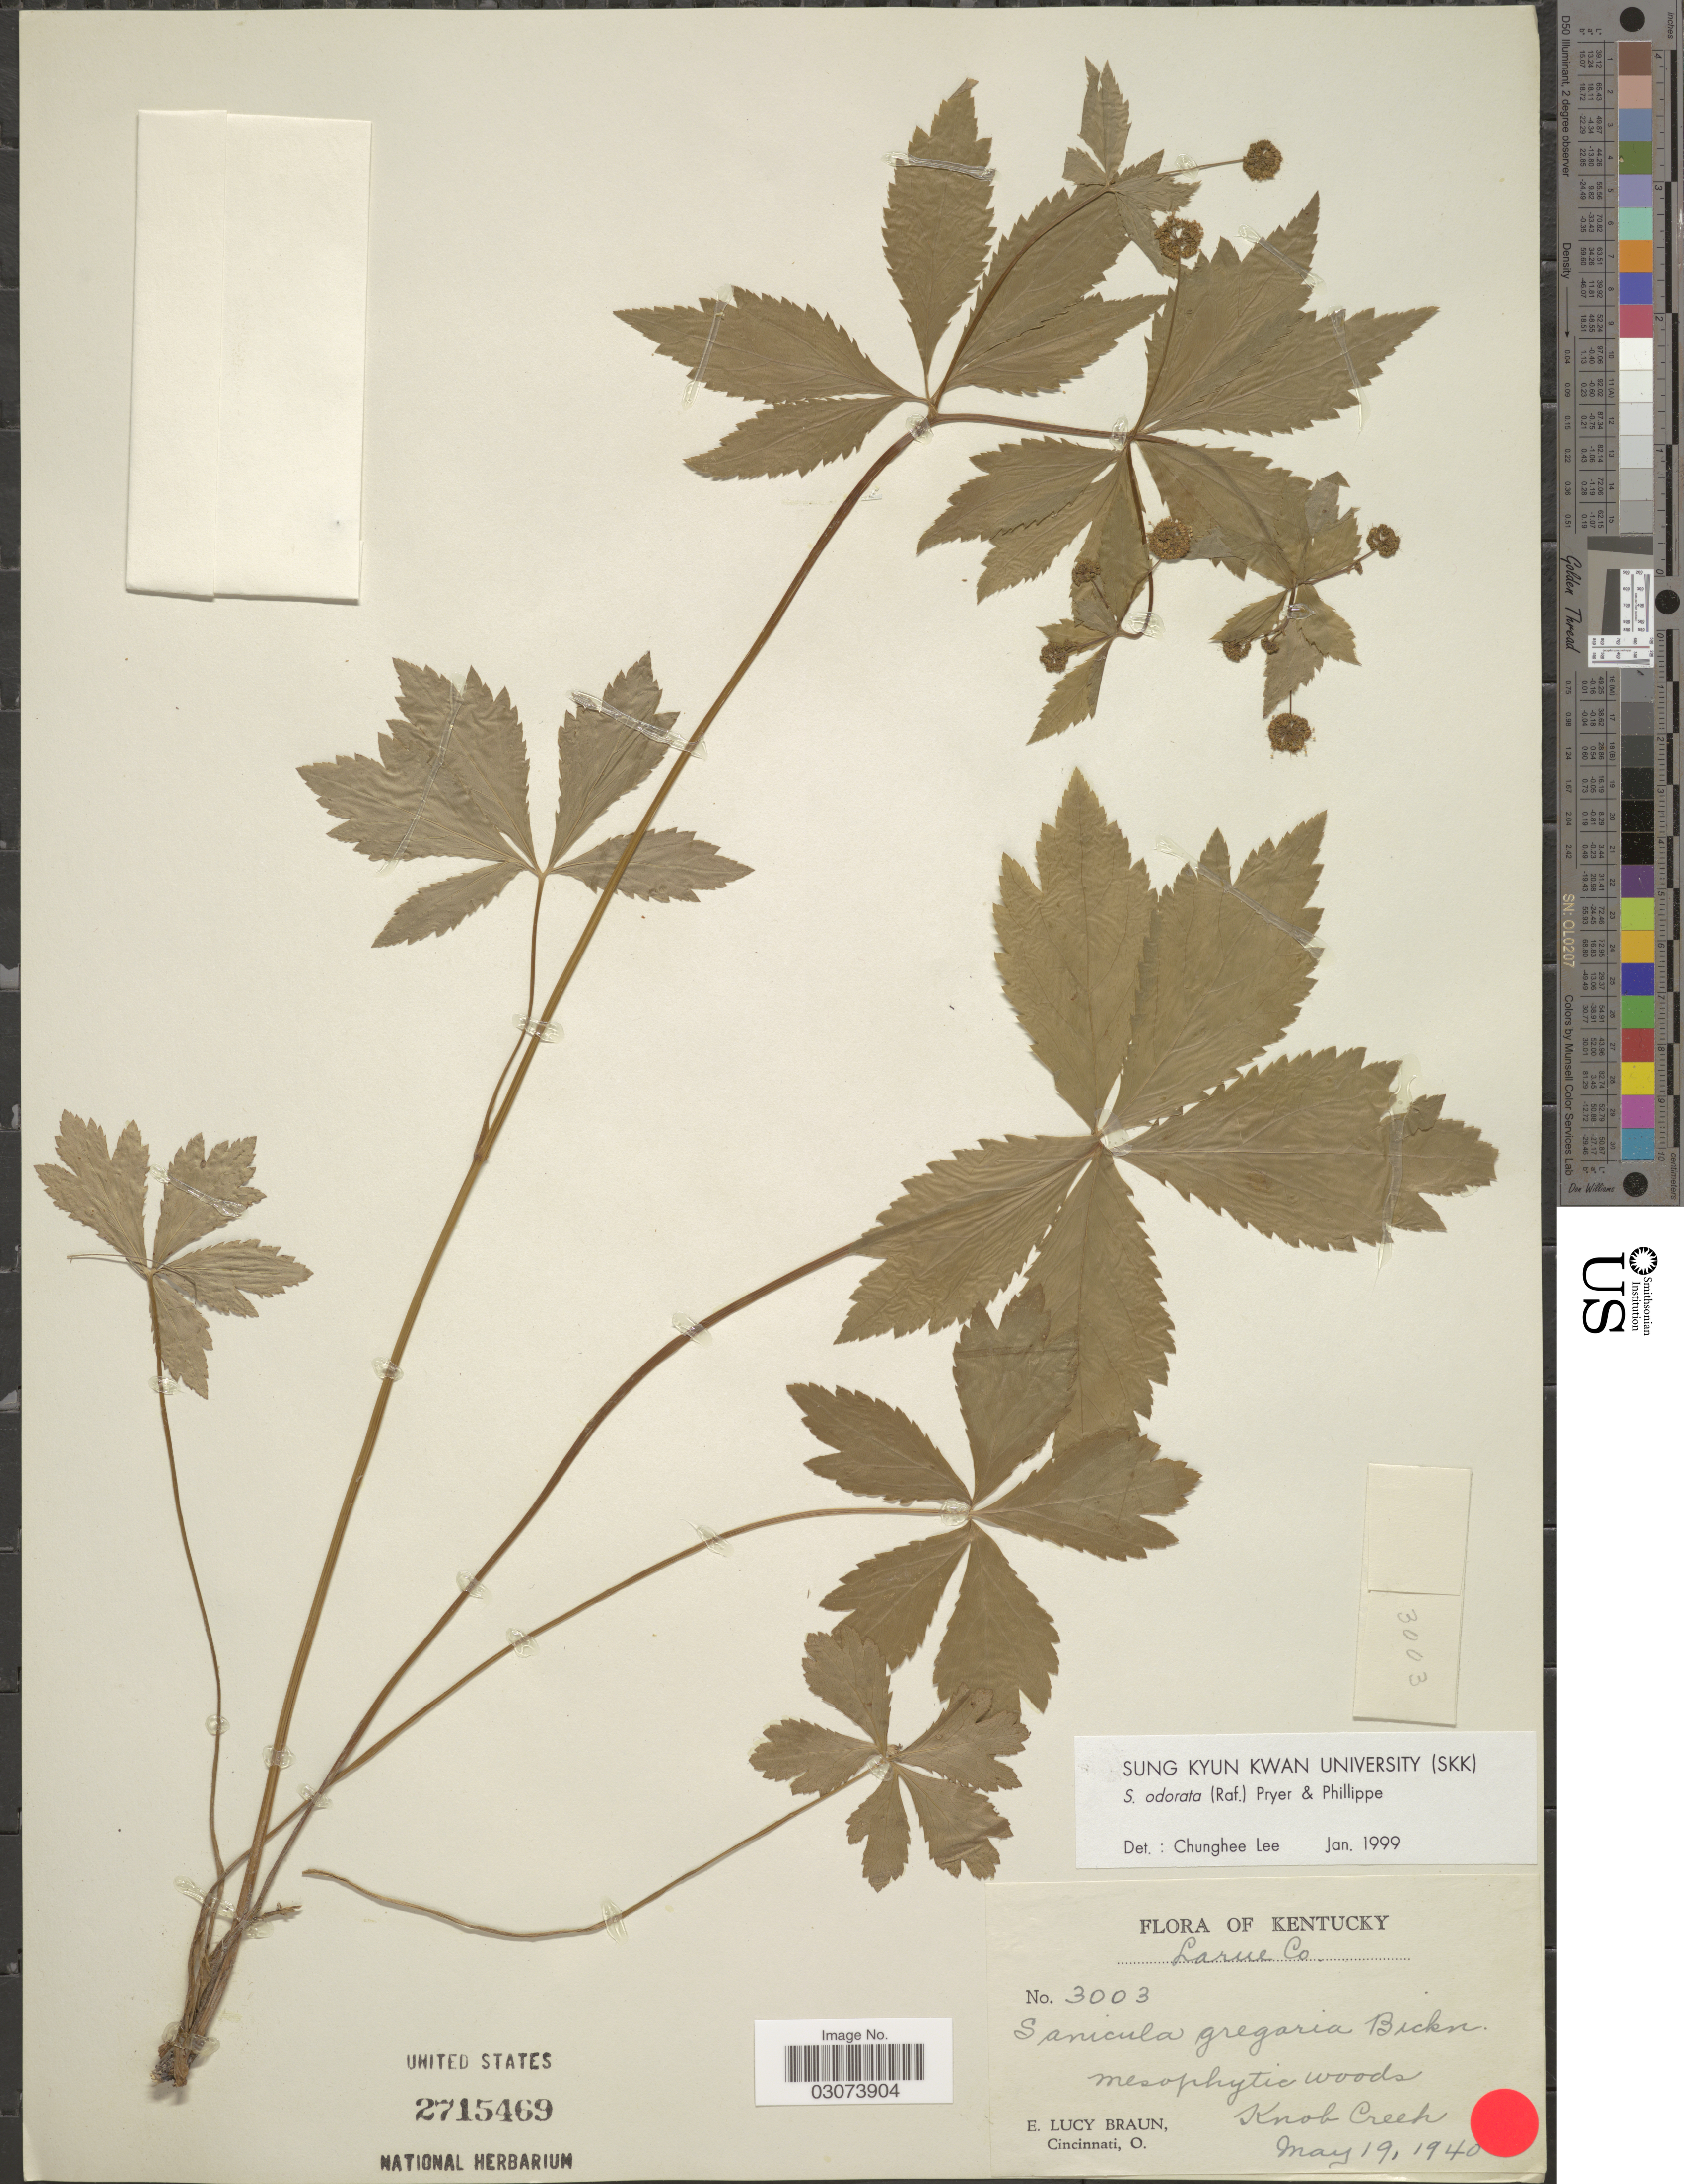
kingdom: Plantae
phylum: Tracheophyta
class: Magnoliopsida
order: Apiales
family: Apiaceae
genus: Sanicula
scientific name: Sanicula odorata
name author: (Raf.) Pryer & Phillippe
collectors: E. L. Braun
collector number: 3003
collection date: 1940-05-19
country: United States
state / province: Kentucky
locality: Larue Co. Knob Creek.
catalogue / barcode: US 2715469